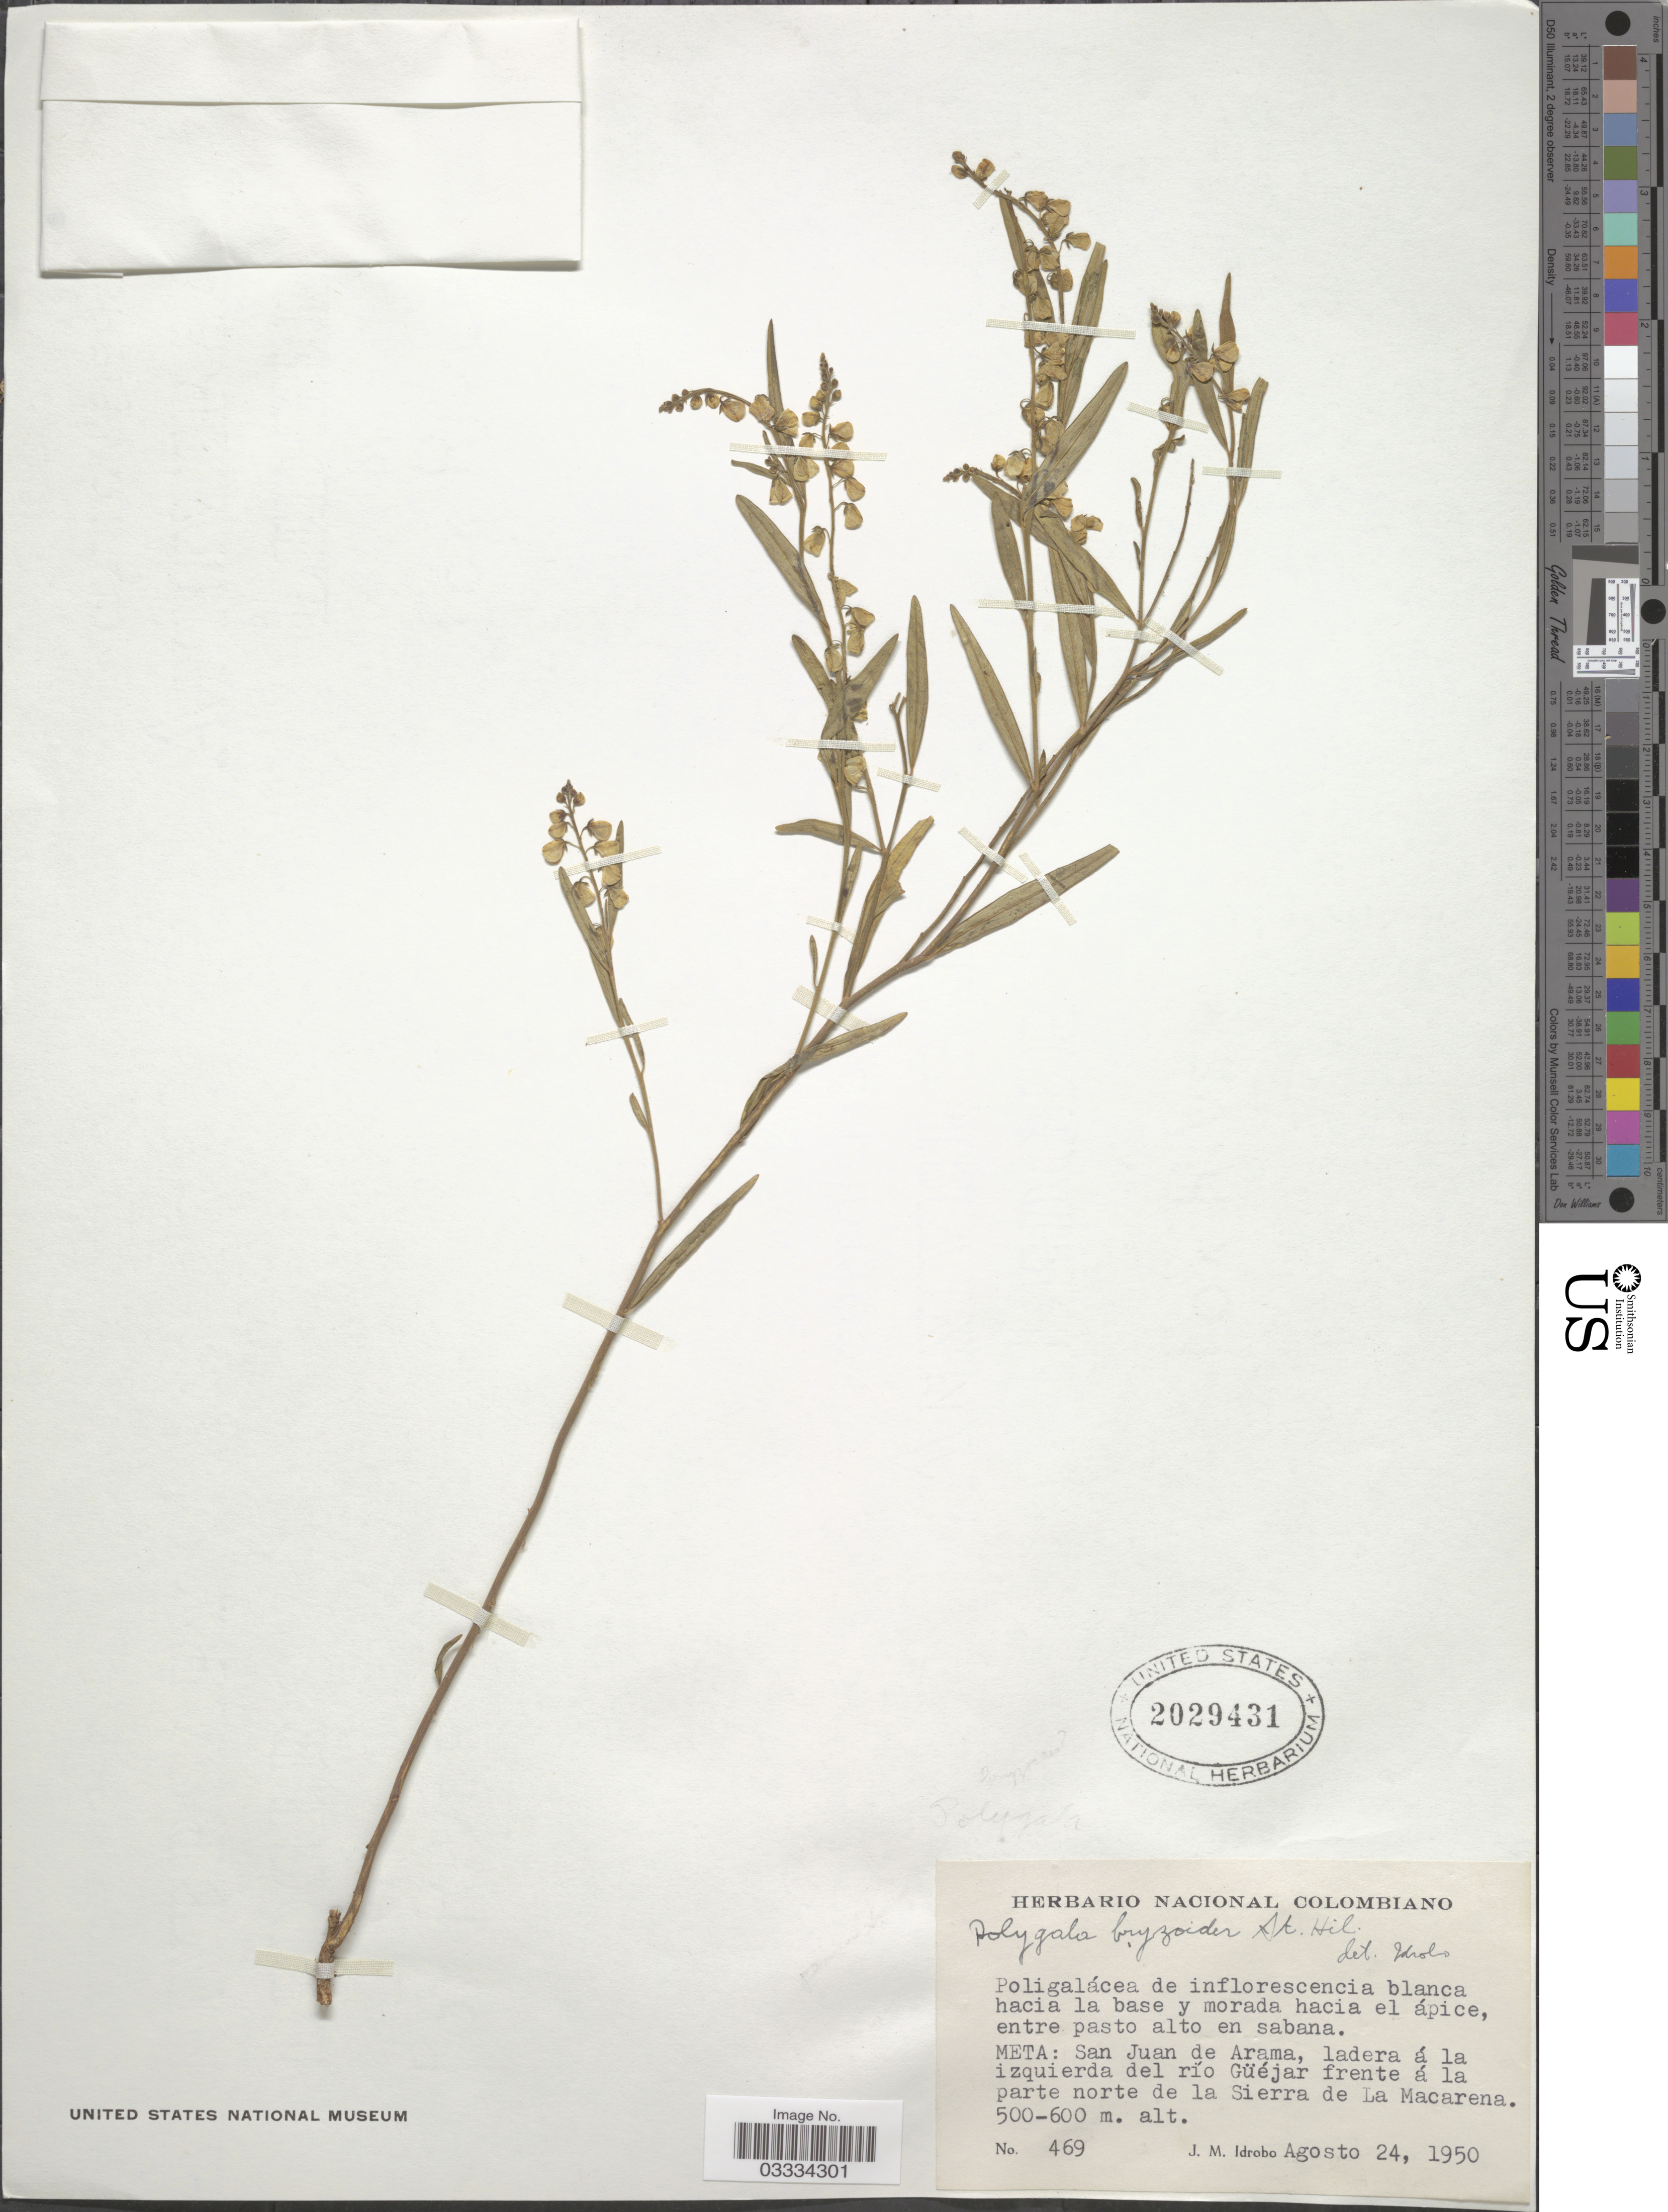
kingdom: Plantae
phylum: Tracheophyta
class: Magnoliopsida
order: Fabales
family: Polygalaceae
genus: Asemeia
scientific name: Asemeia violacea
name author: (Aubl.) J.F.B. Pastore & J.R. Abbott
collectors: J. M. Idrobo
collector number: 469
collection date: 1950-08-24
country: Colombia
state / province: Meta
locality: San Juan de Arama, ladera á la izquierda el río Güéjar, frente á la parte norte de la Sierra de La Macarena.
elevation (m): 500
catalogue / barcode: US 2029431